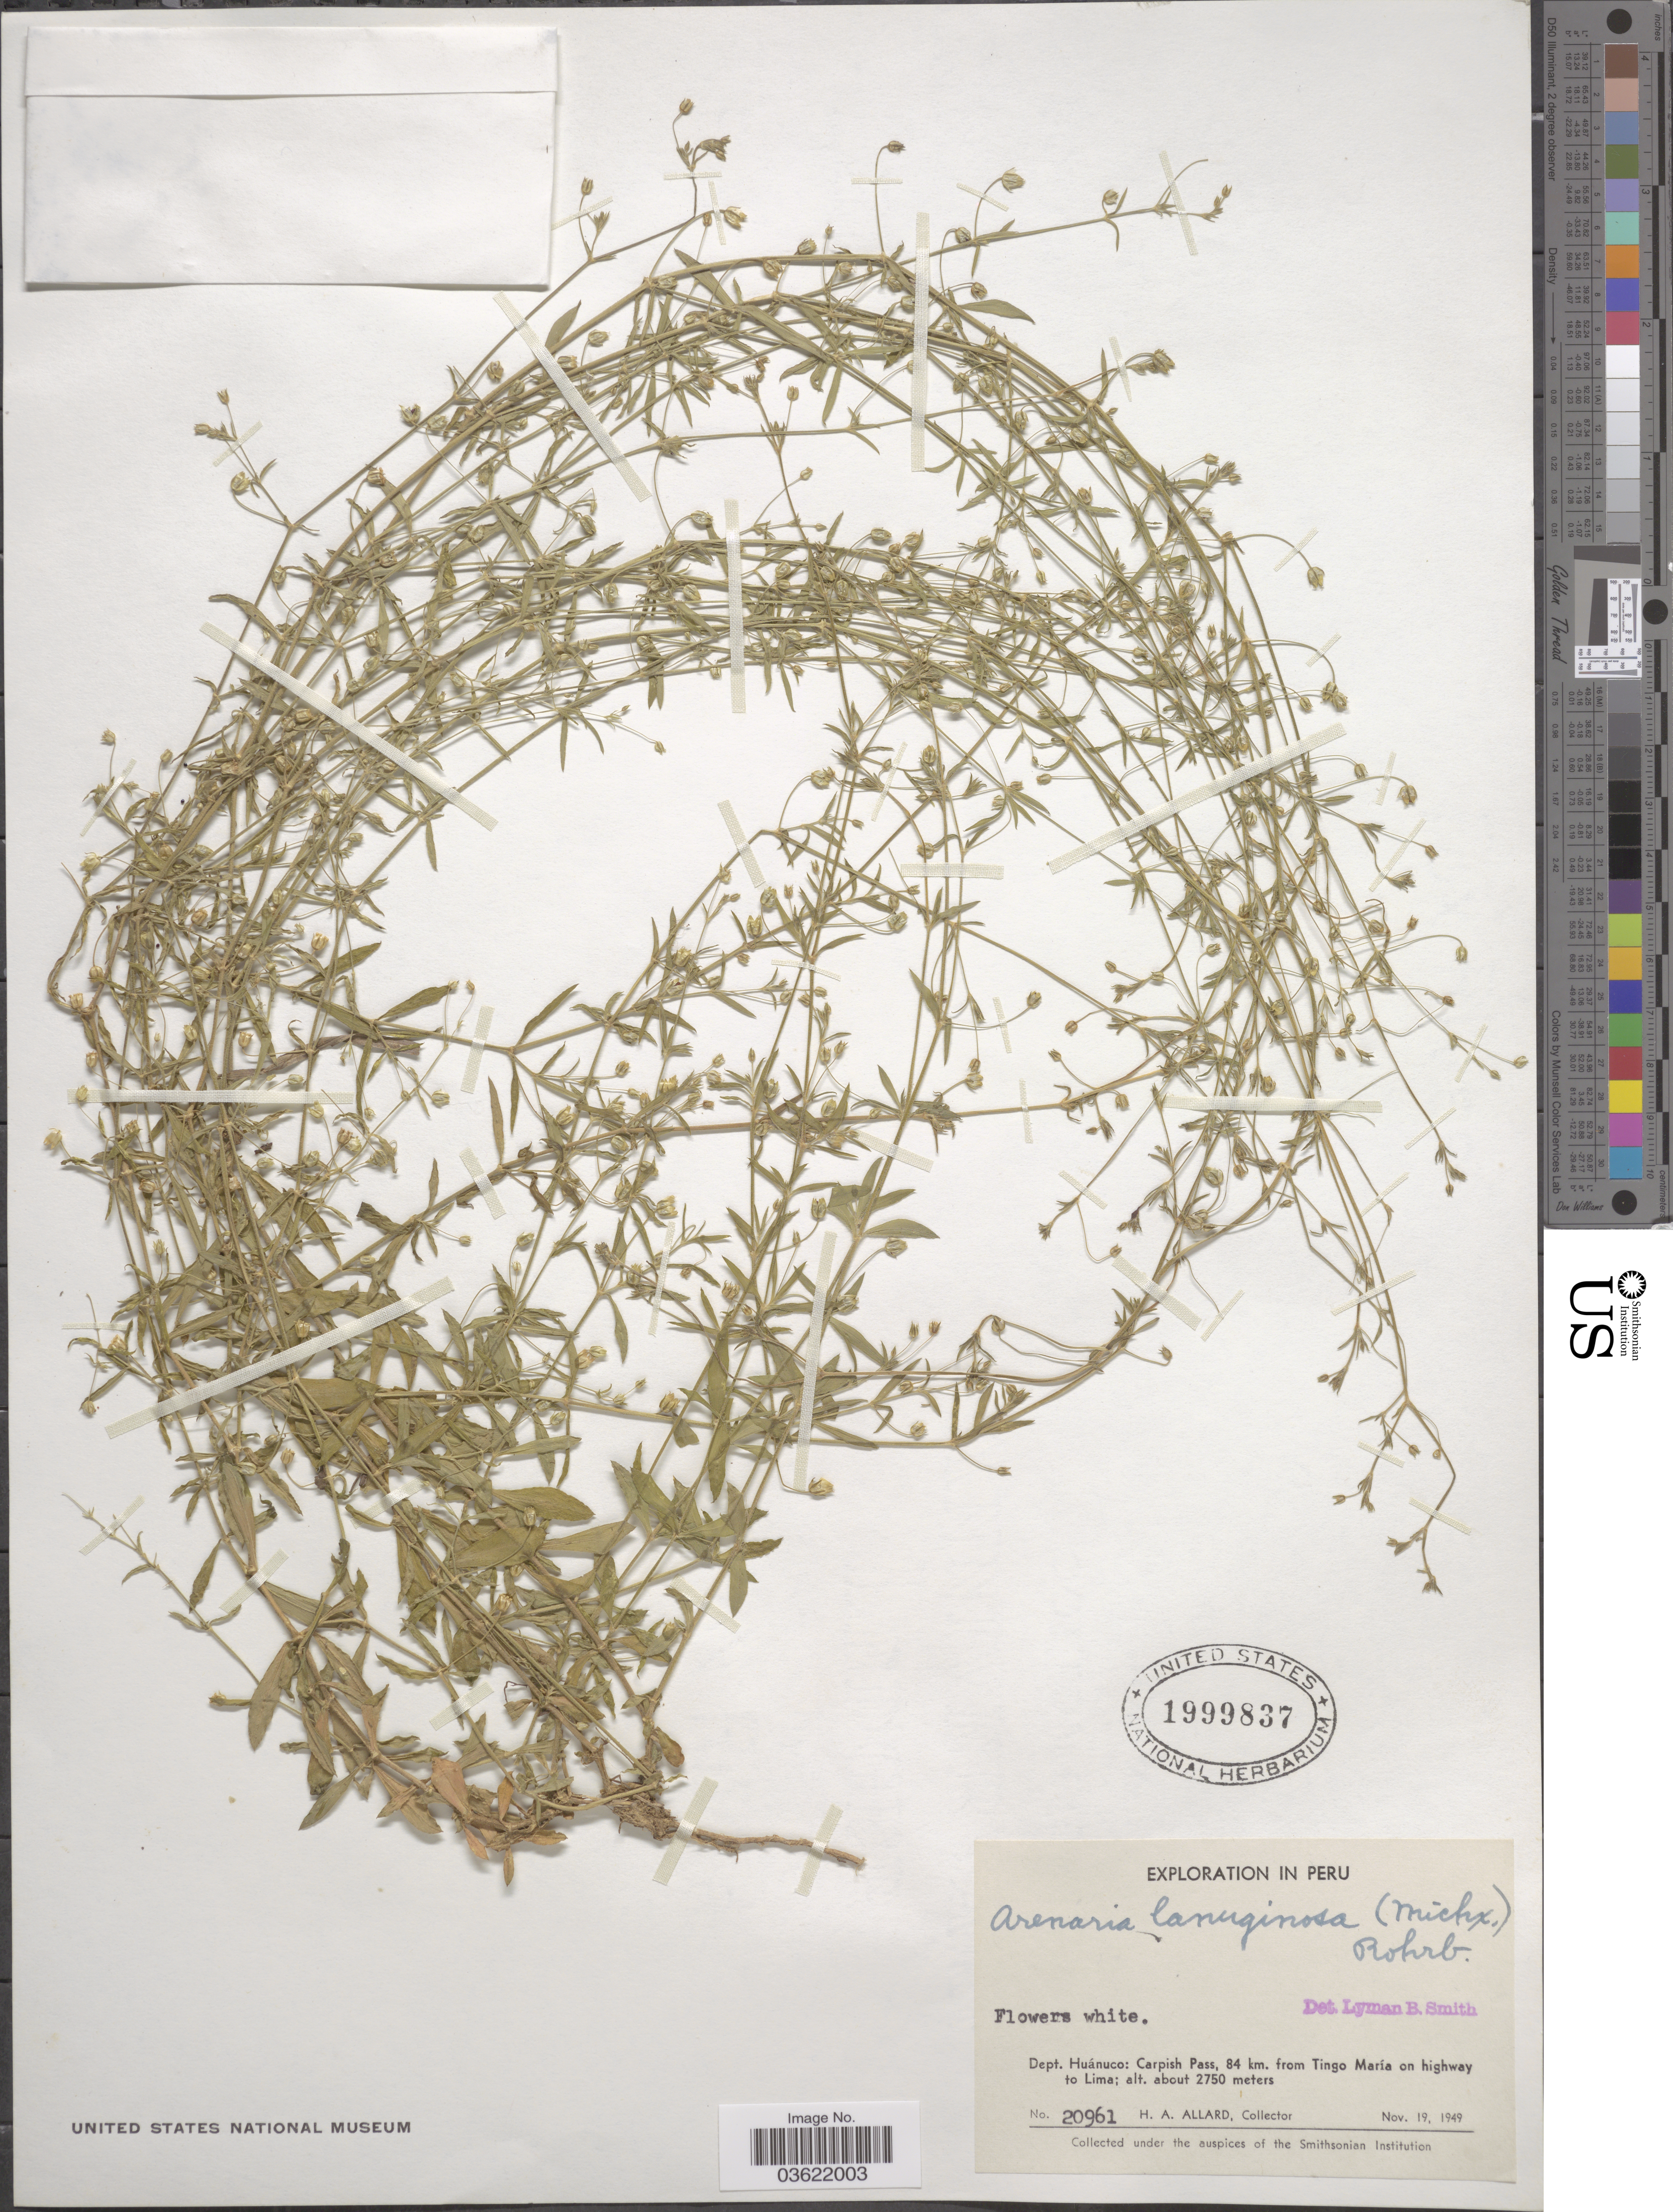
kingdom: Plantae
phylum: Tracheophyta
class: Magnoliopsida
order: Caryophyllales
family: Caryophyllaceae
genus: Arenaria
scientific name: Arenaria lanuginosa var. megalantha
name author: Rohrb.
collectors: H. A. Allard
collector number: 20961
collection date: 1949-11-19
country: Peru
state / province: Huánuco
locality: Dept. Huánuco: Carpish Pass, 84 km. from Tingo María on highway to Lima.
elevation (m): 2750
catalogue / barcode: US 1999837